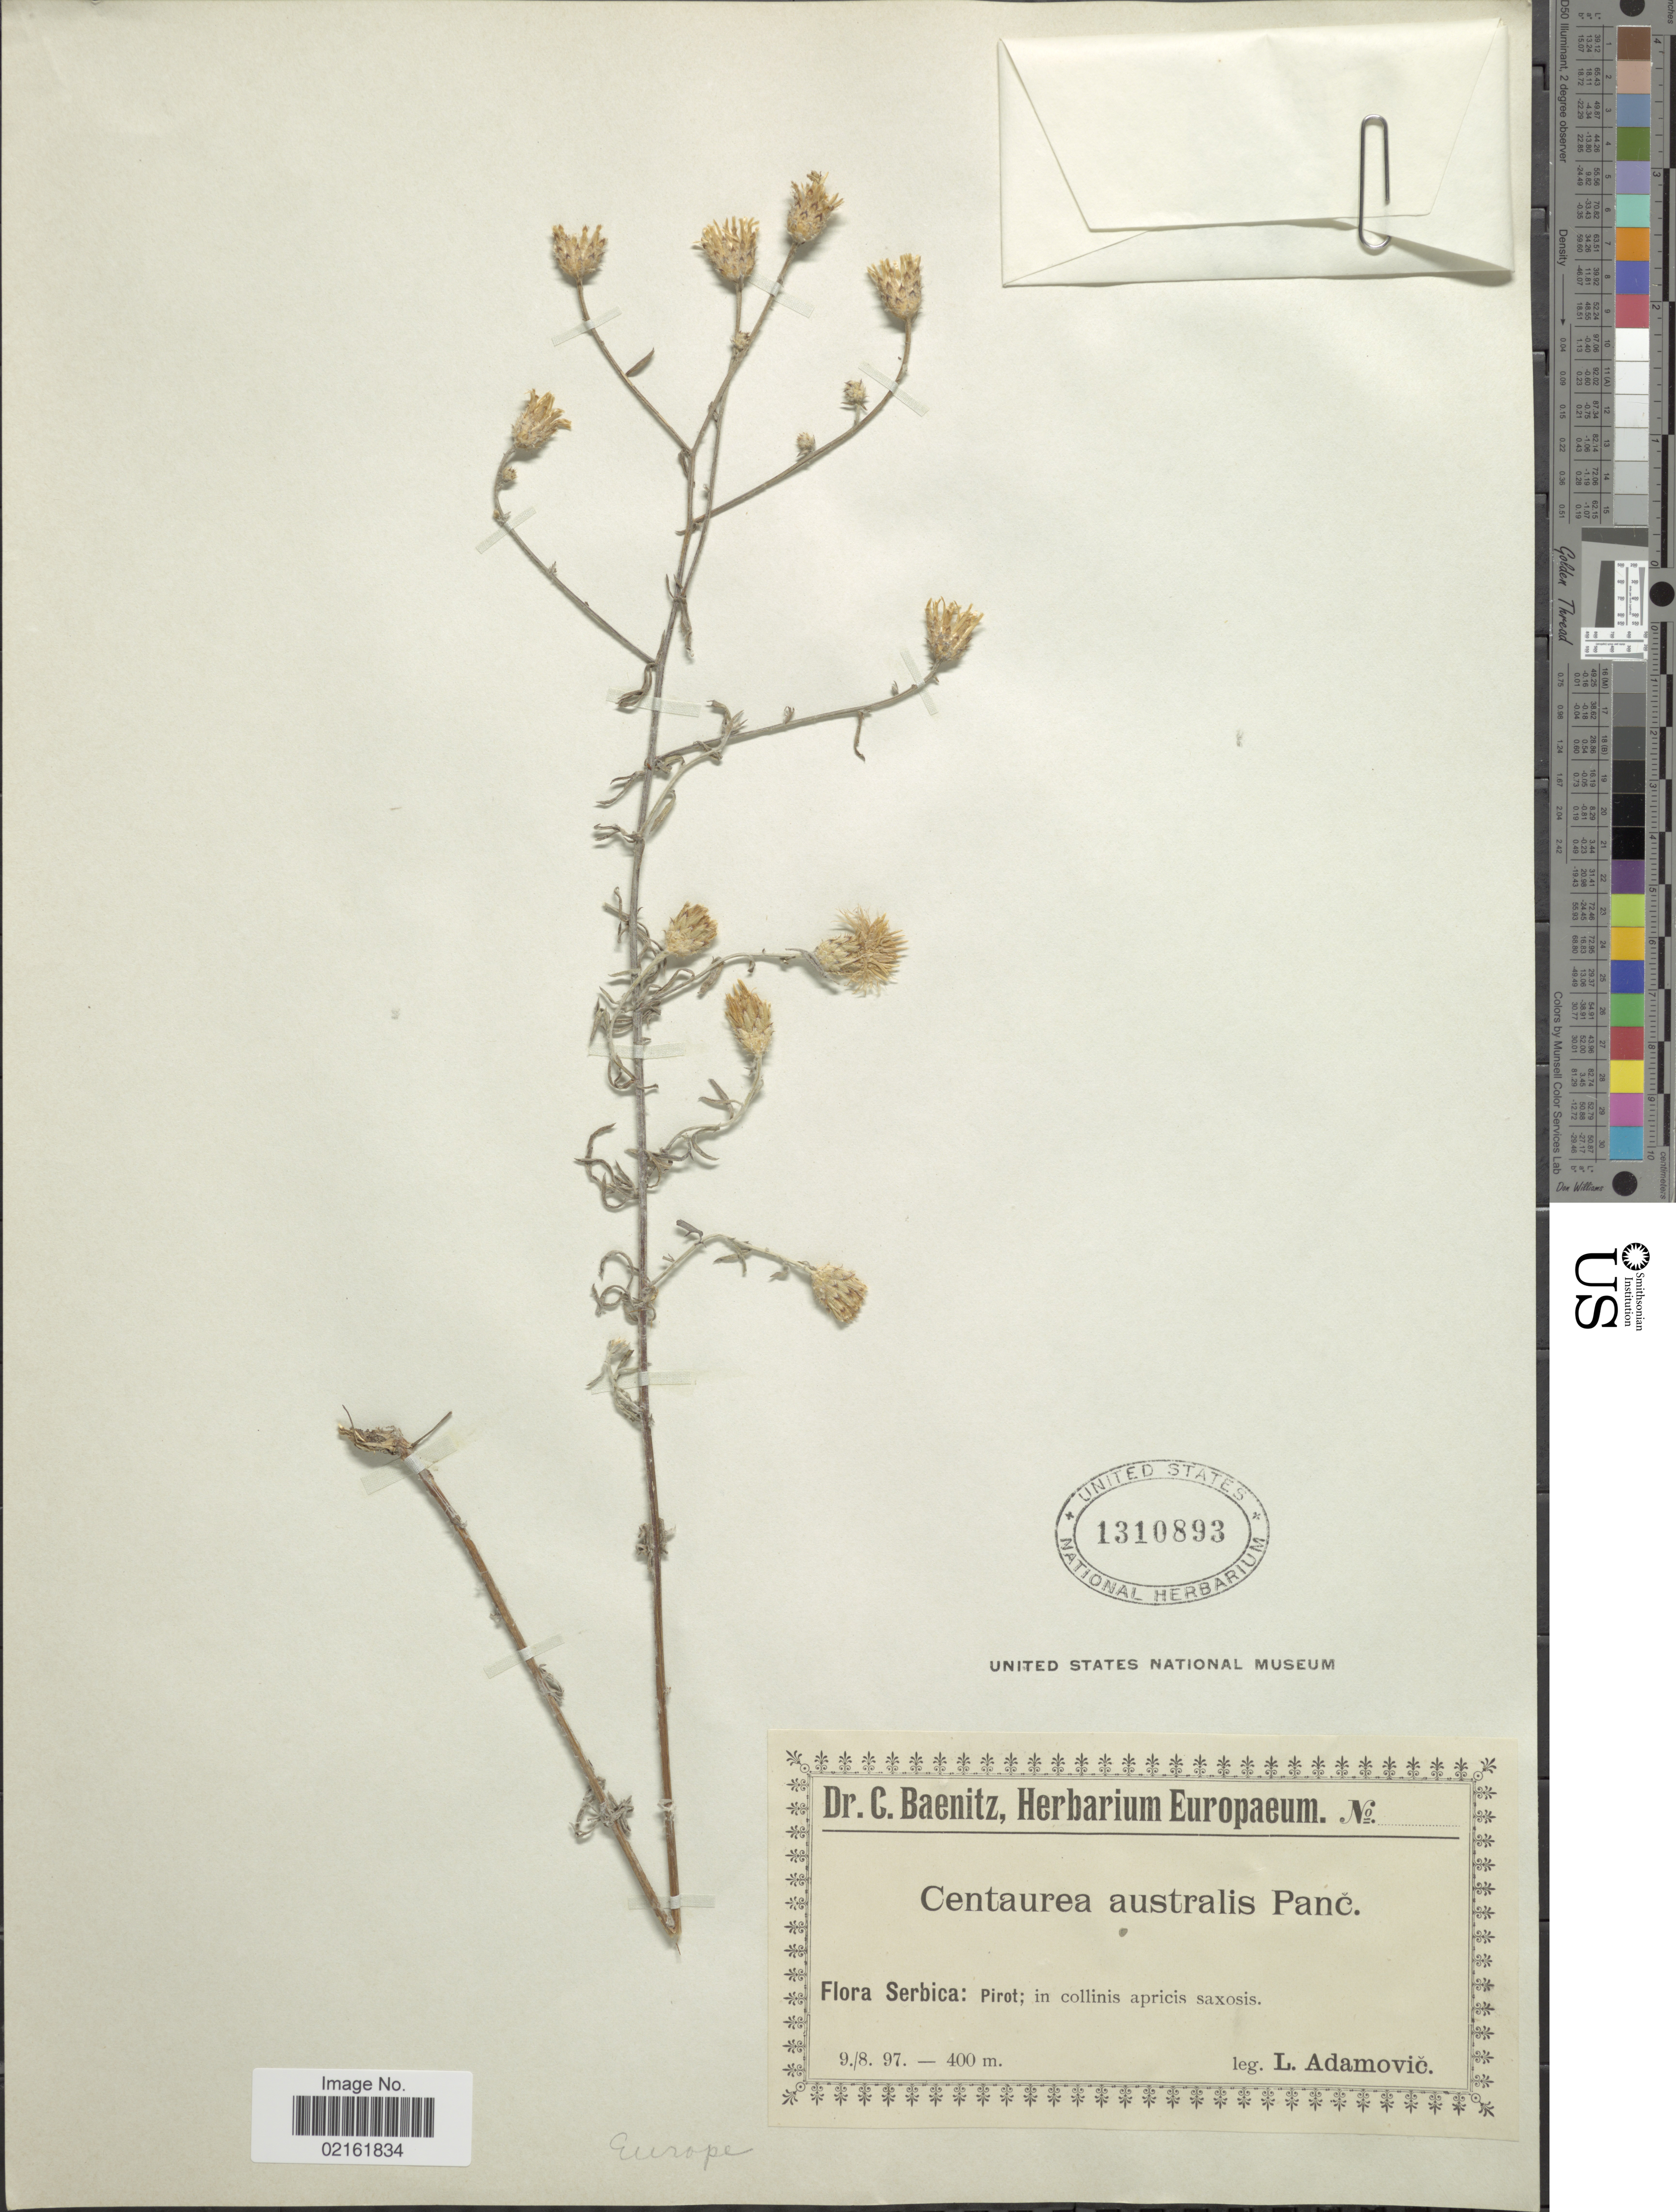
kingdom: Plantae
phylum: Tracheophyta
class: Magnoliopsida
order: Asterales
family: Asteraceae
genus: Centaurea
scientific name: Centaurea sp.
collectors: L. Adamović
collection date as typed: Transcribed d/m/y: 9/8/97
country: Serbia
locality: Serbica: Pirot, in collinis apricis saxosis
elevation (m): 400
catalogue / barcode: US 1310893